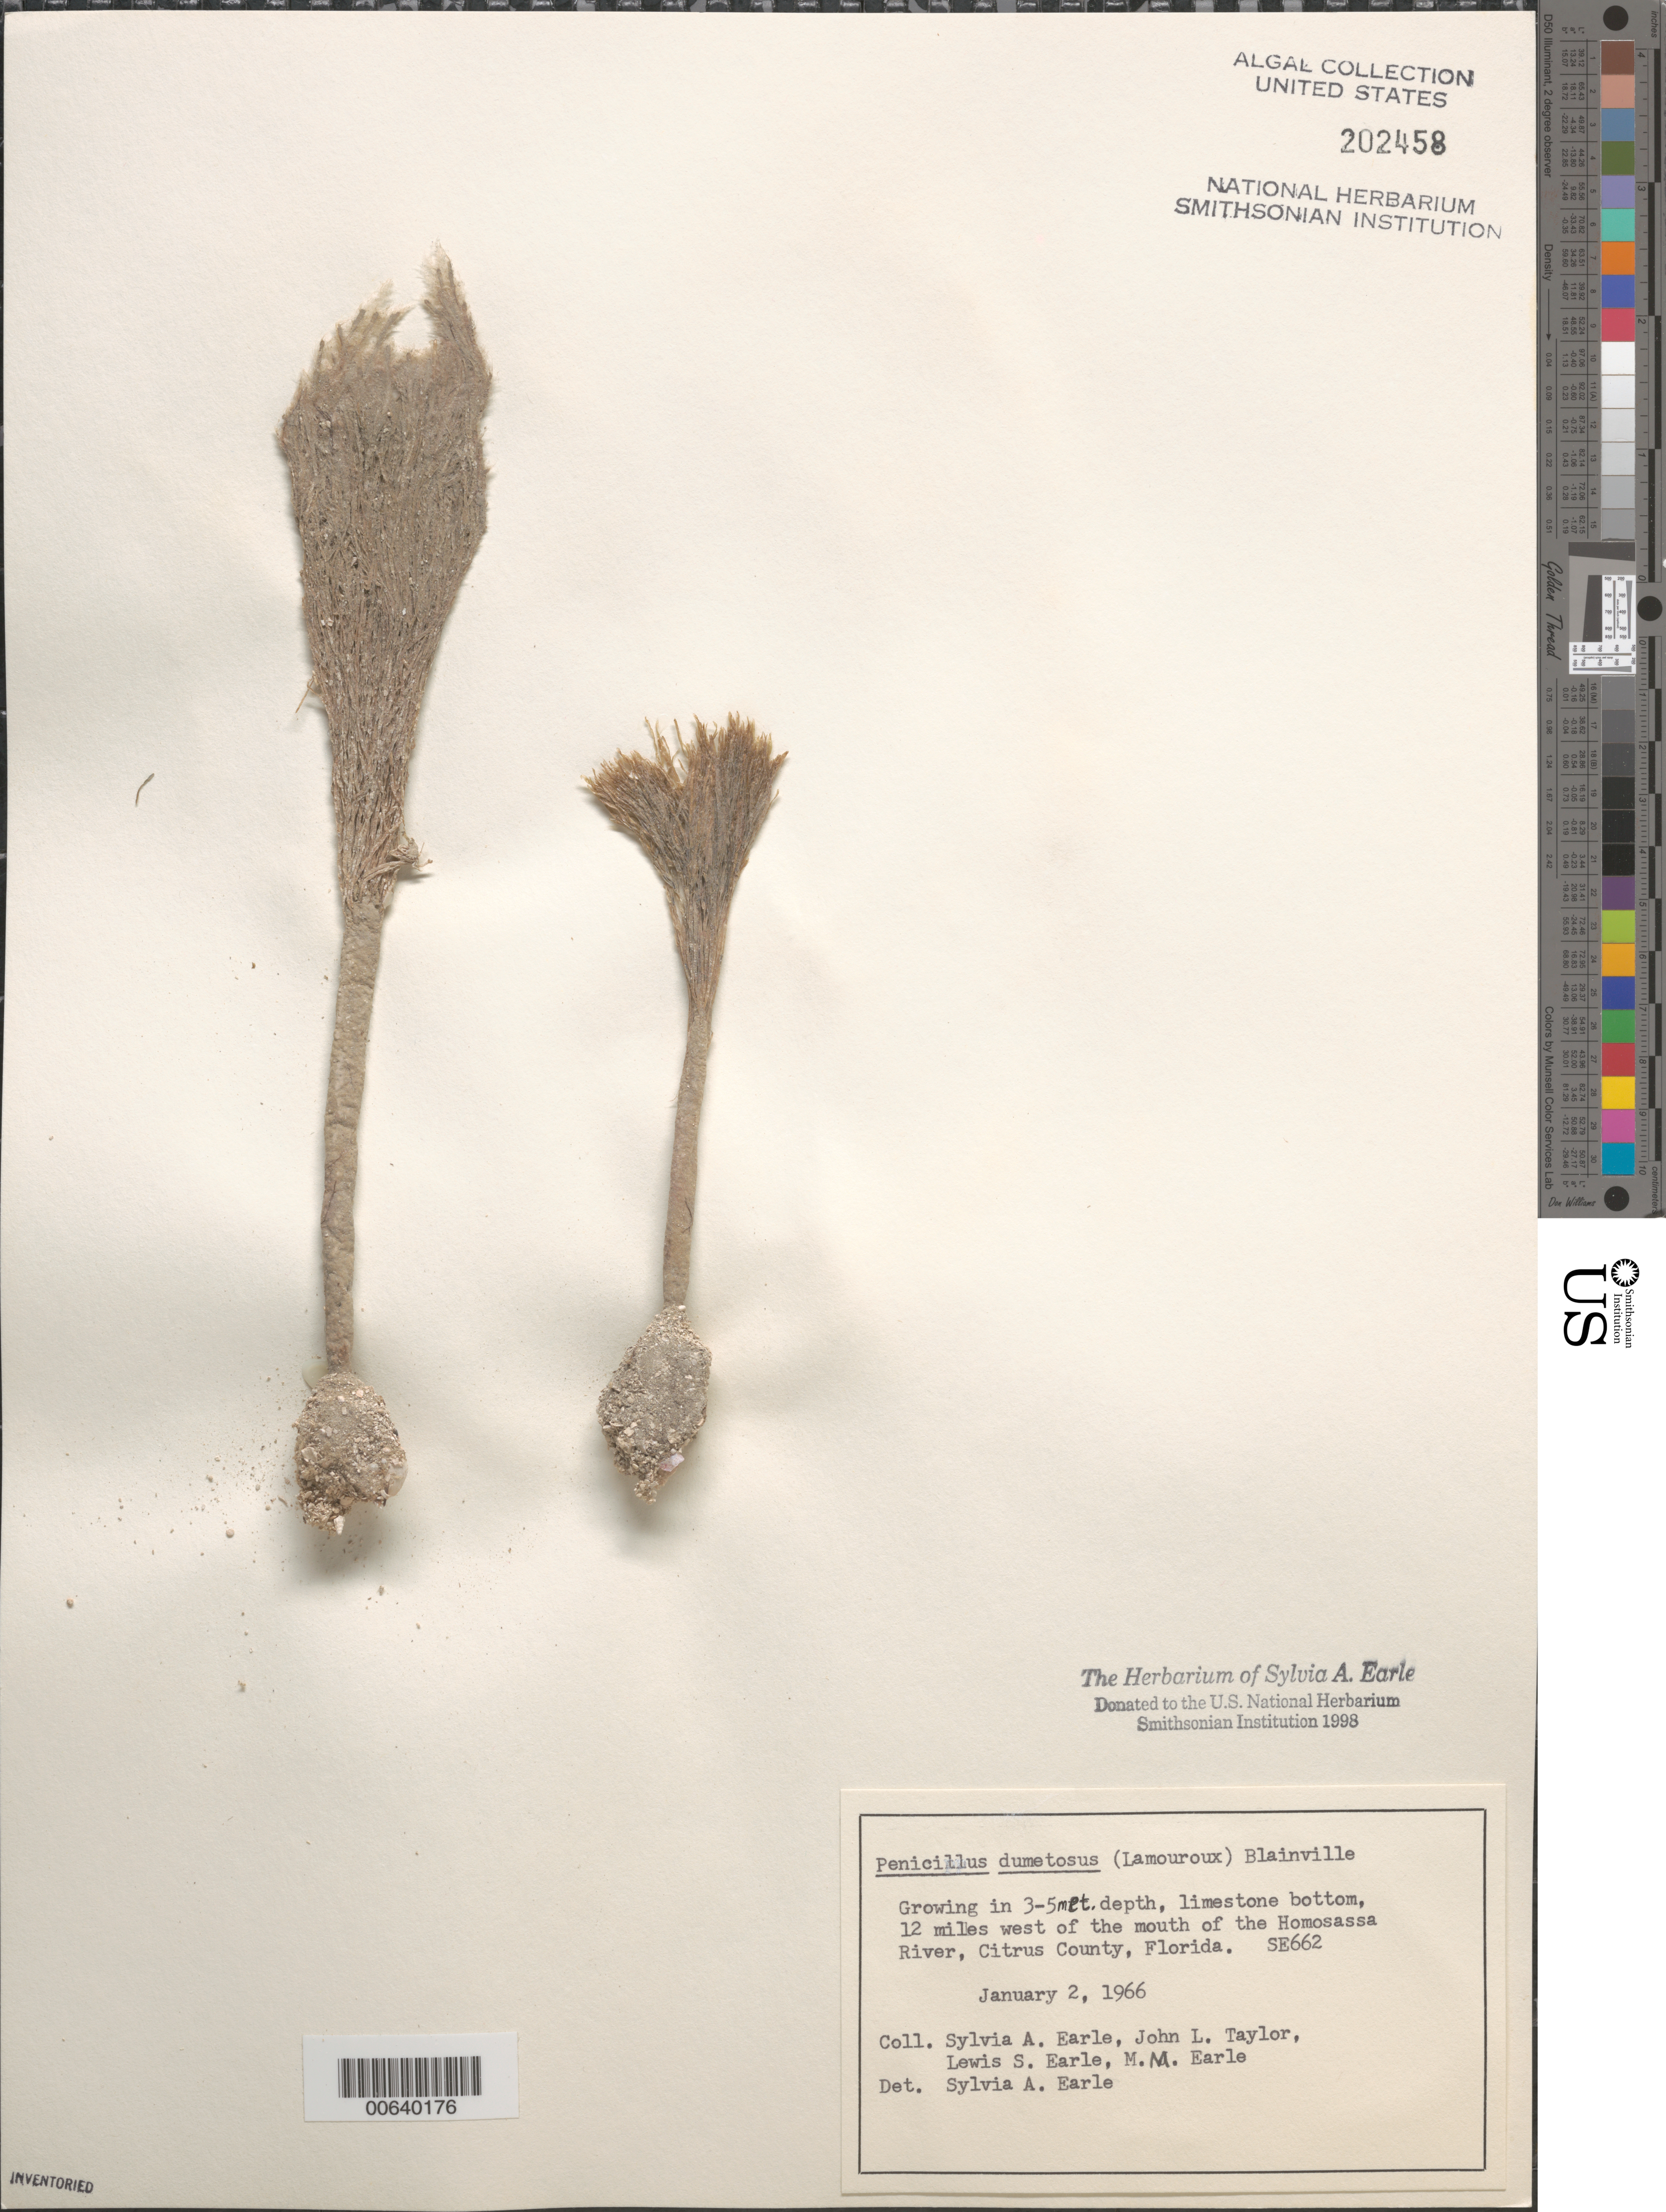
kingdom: Plantae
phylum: Chlorophyta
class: Ulvophyceae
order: Bryopsidales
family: Udoteaceae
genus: Penicillus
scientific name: Penicillus dumetosus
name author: (J.V.Lamouroux) Blainville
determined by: Earle, S. A.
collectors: S. A. Earle, J. L. Taylor, L. Earle & M. Earle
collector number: SE 662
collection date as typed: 02 Jan 1966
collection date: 1966-01-02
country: United States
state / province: Florida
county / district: Citrus County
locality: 12 miles west of Homosassa River mouth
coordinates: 28 46'N, 82 54'W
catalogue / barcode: US 202458